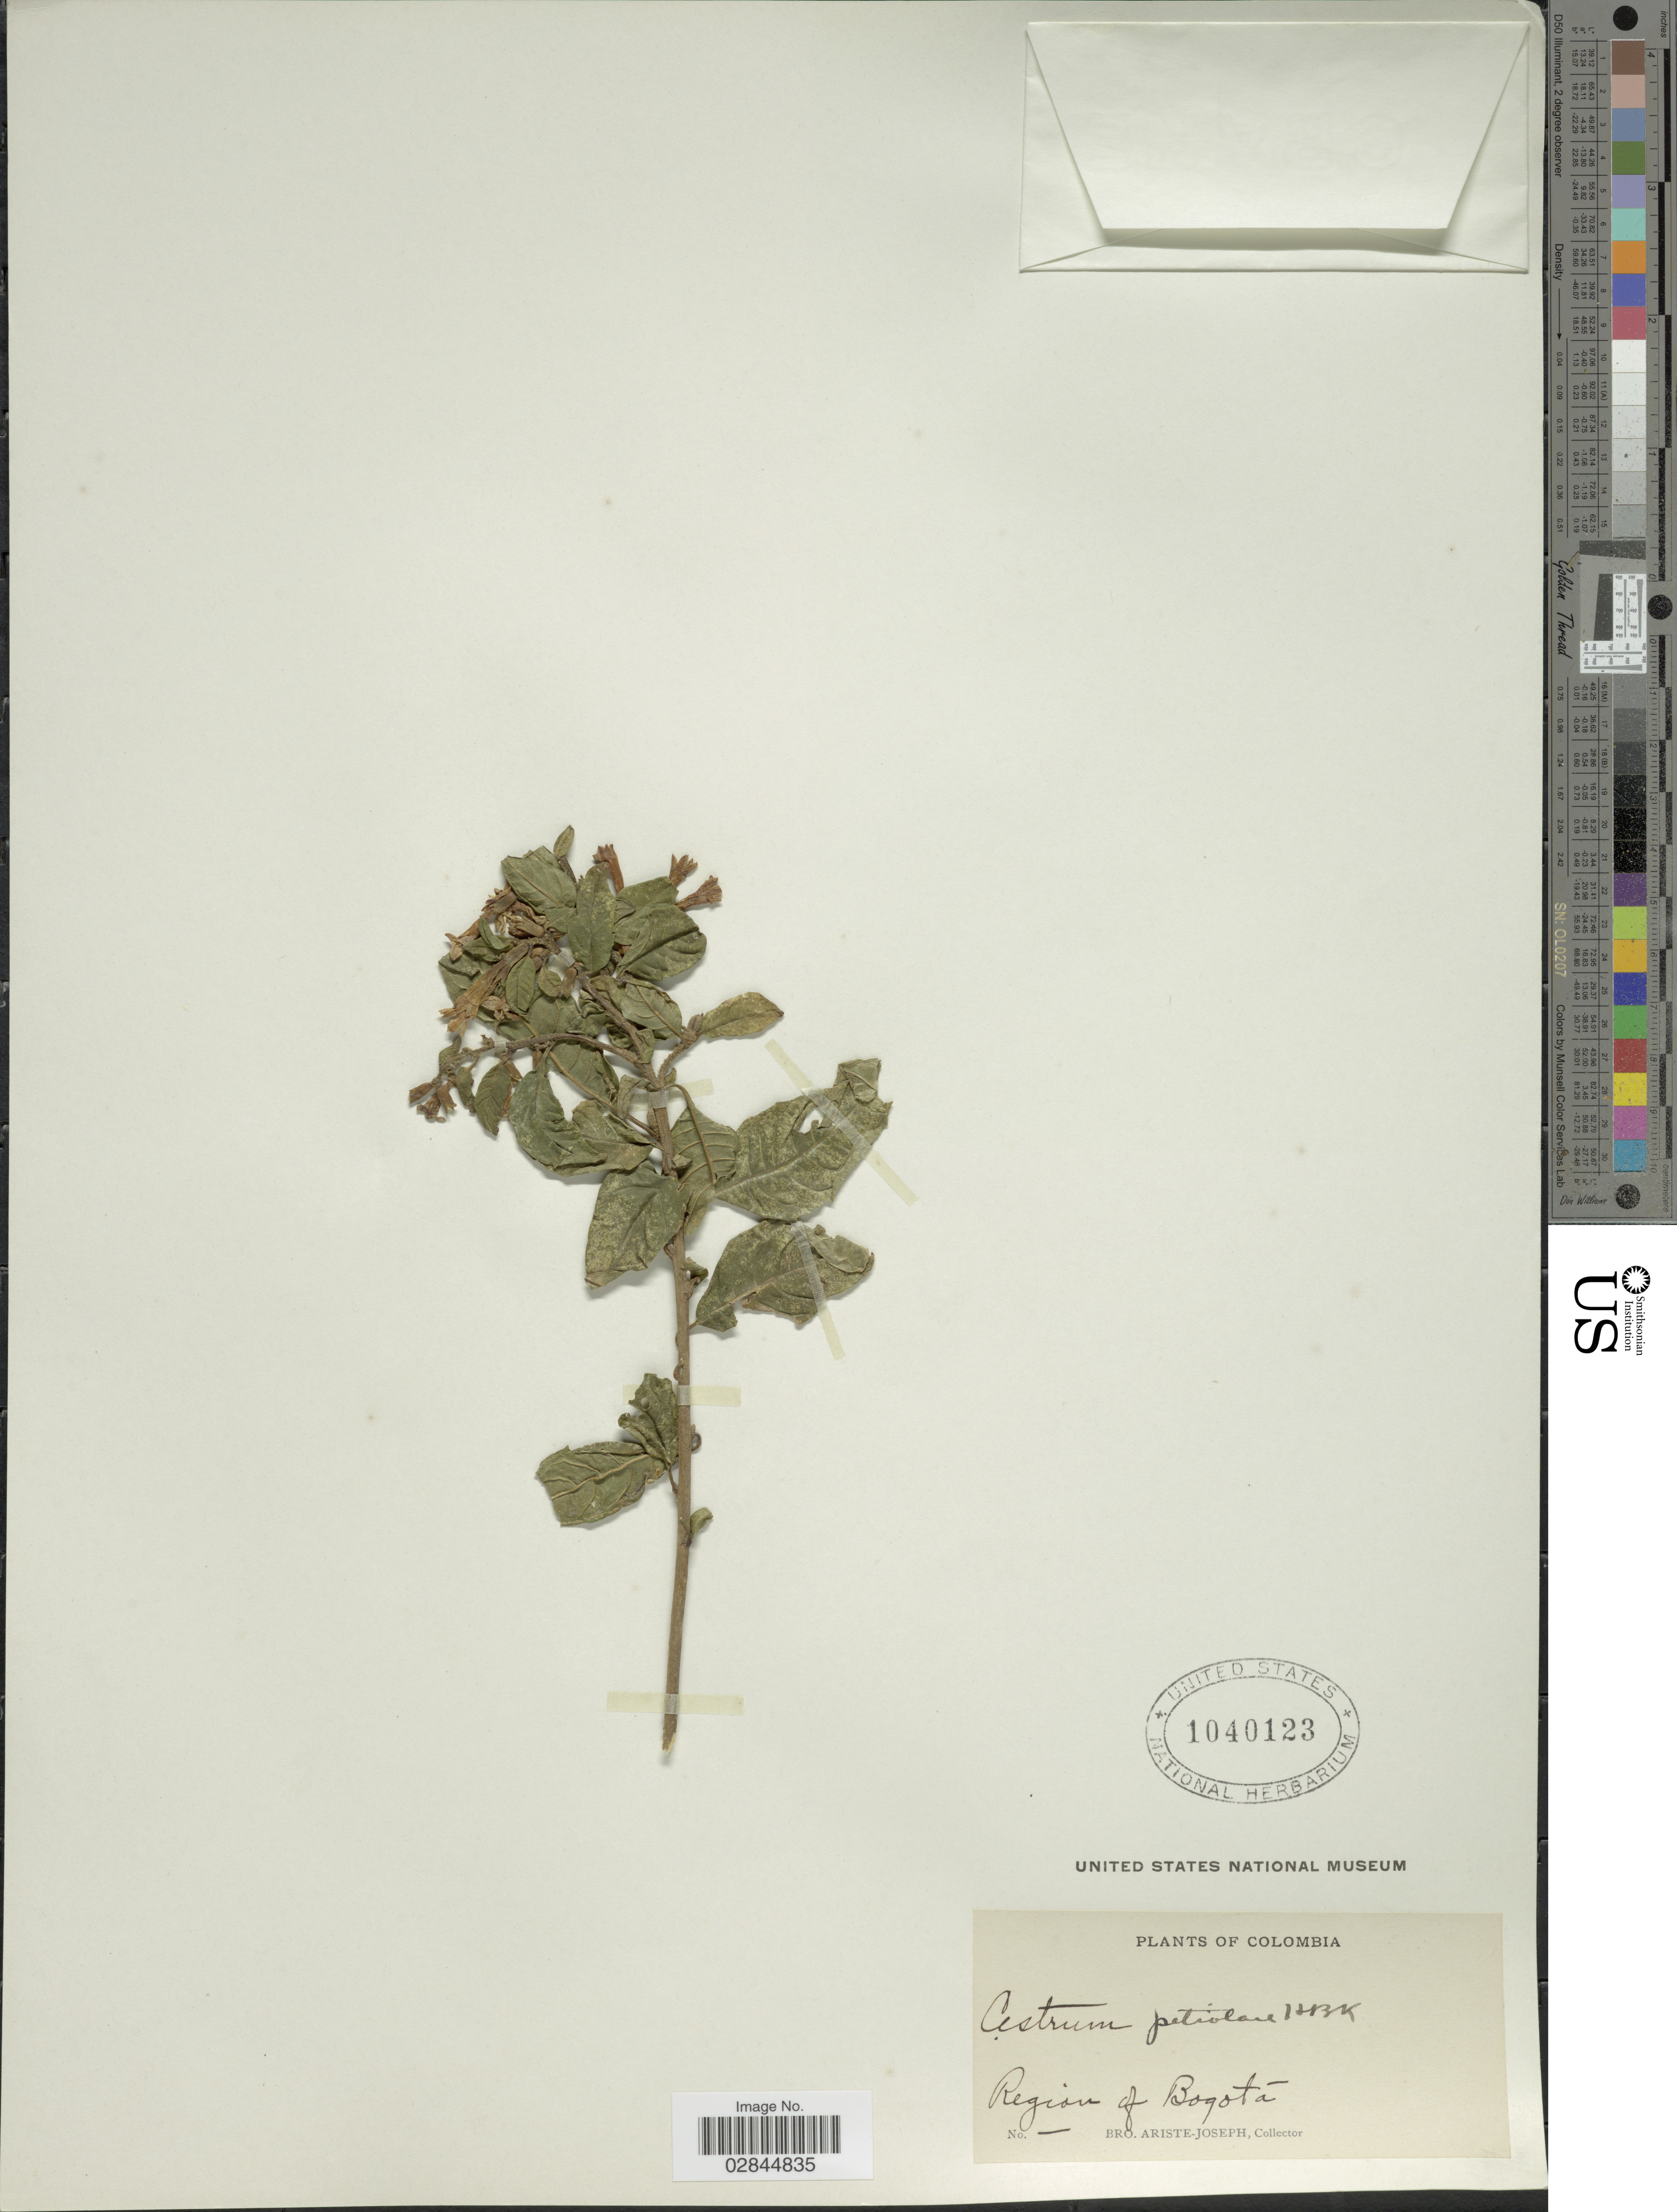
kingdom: Plantae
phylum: Tracheophyta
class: Magnoliopsida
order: Solanales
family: Solanaceae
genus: Cestrum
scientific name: Cestrum petiolare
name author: Kunth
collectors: Bro. Ariste-Joseph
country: Colombia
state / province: Bogota D.C.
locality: Region of Bogotá.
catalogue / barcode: US 1040123